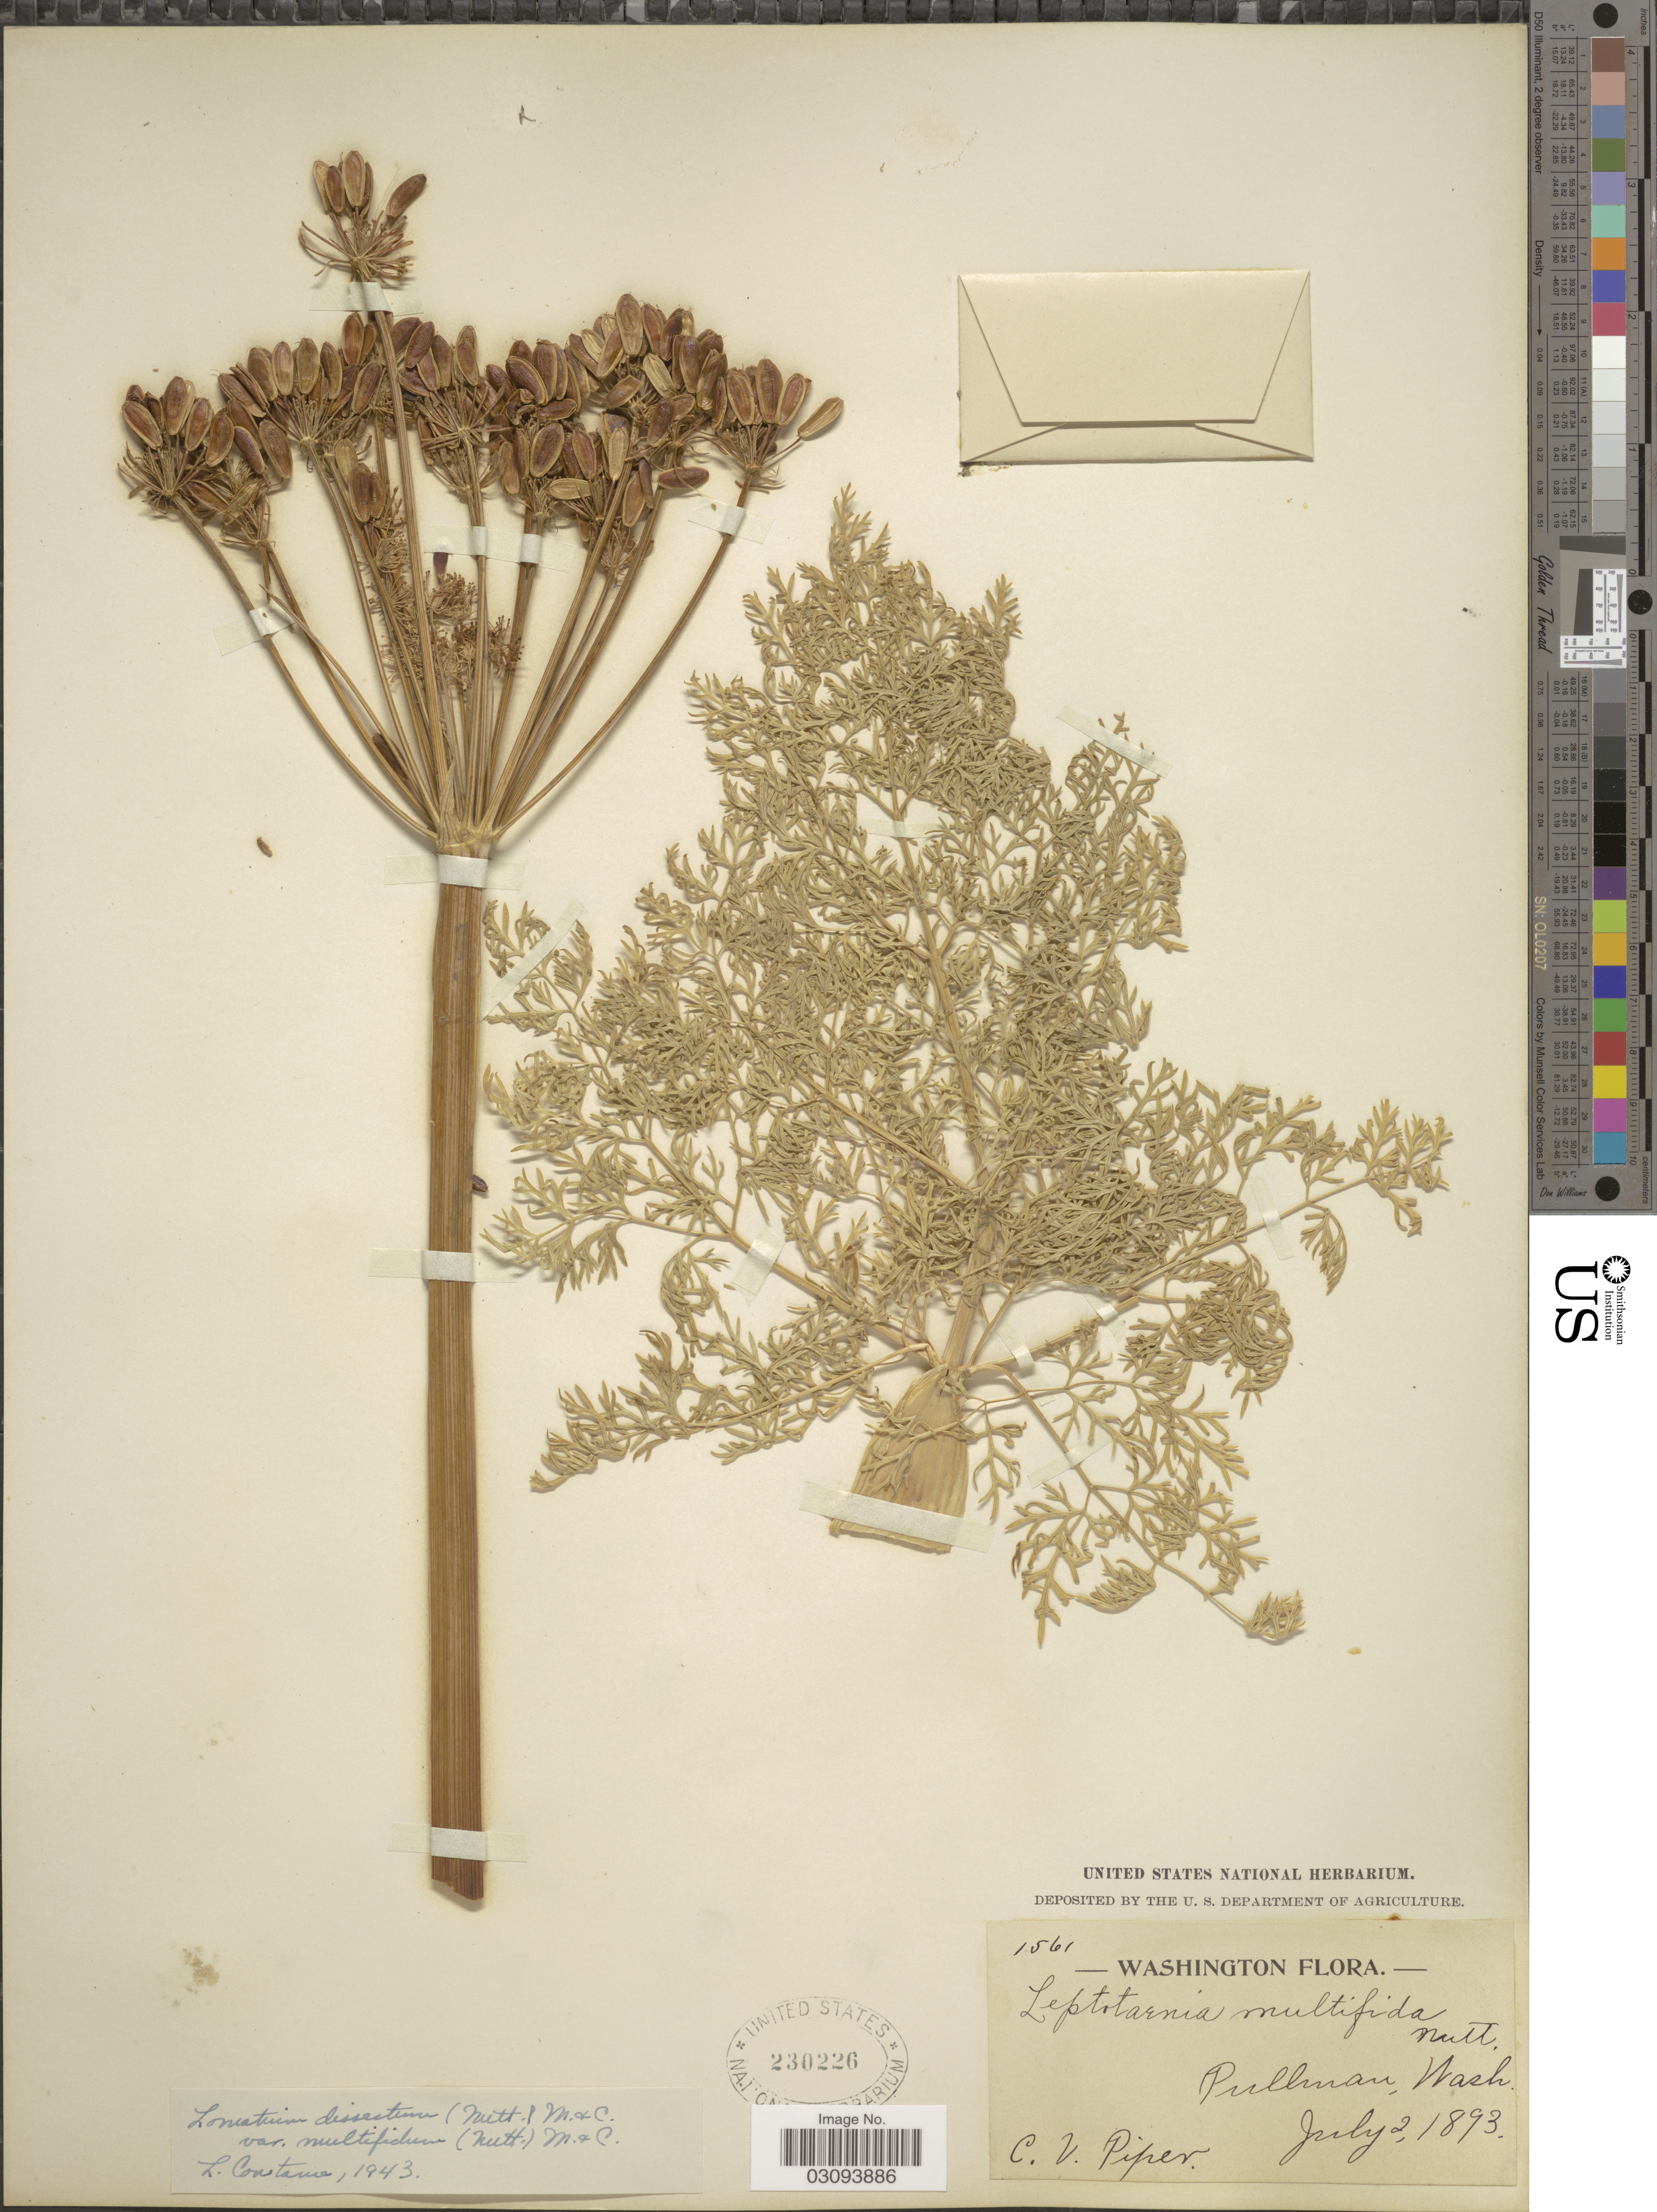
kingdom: Plantae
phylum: Tracheophyta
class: Magnoliopsida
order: Apiales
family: Apiaceae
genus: Lomatium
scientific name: Lomatium dissectum var. multifidum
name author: (Nutt.) Mathias & Constance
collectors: C. V. Piper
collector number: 1561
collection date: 1893-07-02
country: United States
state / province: Washington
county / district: Whitman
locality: Pullman.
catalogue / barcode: US 230226